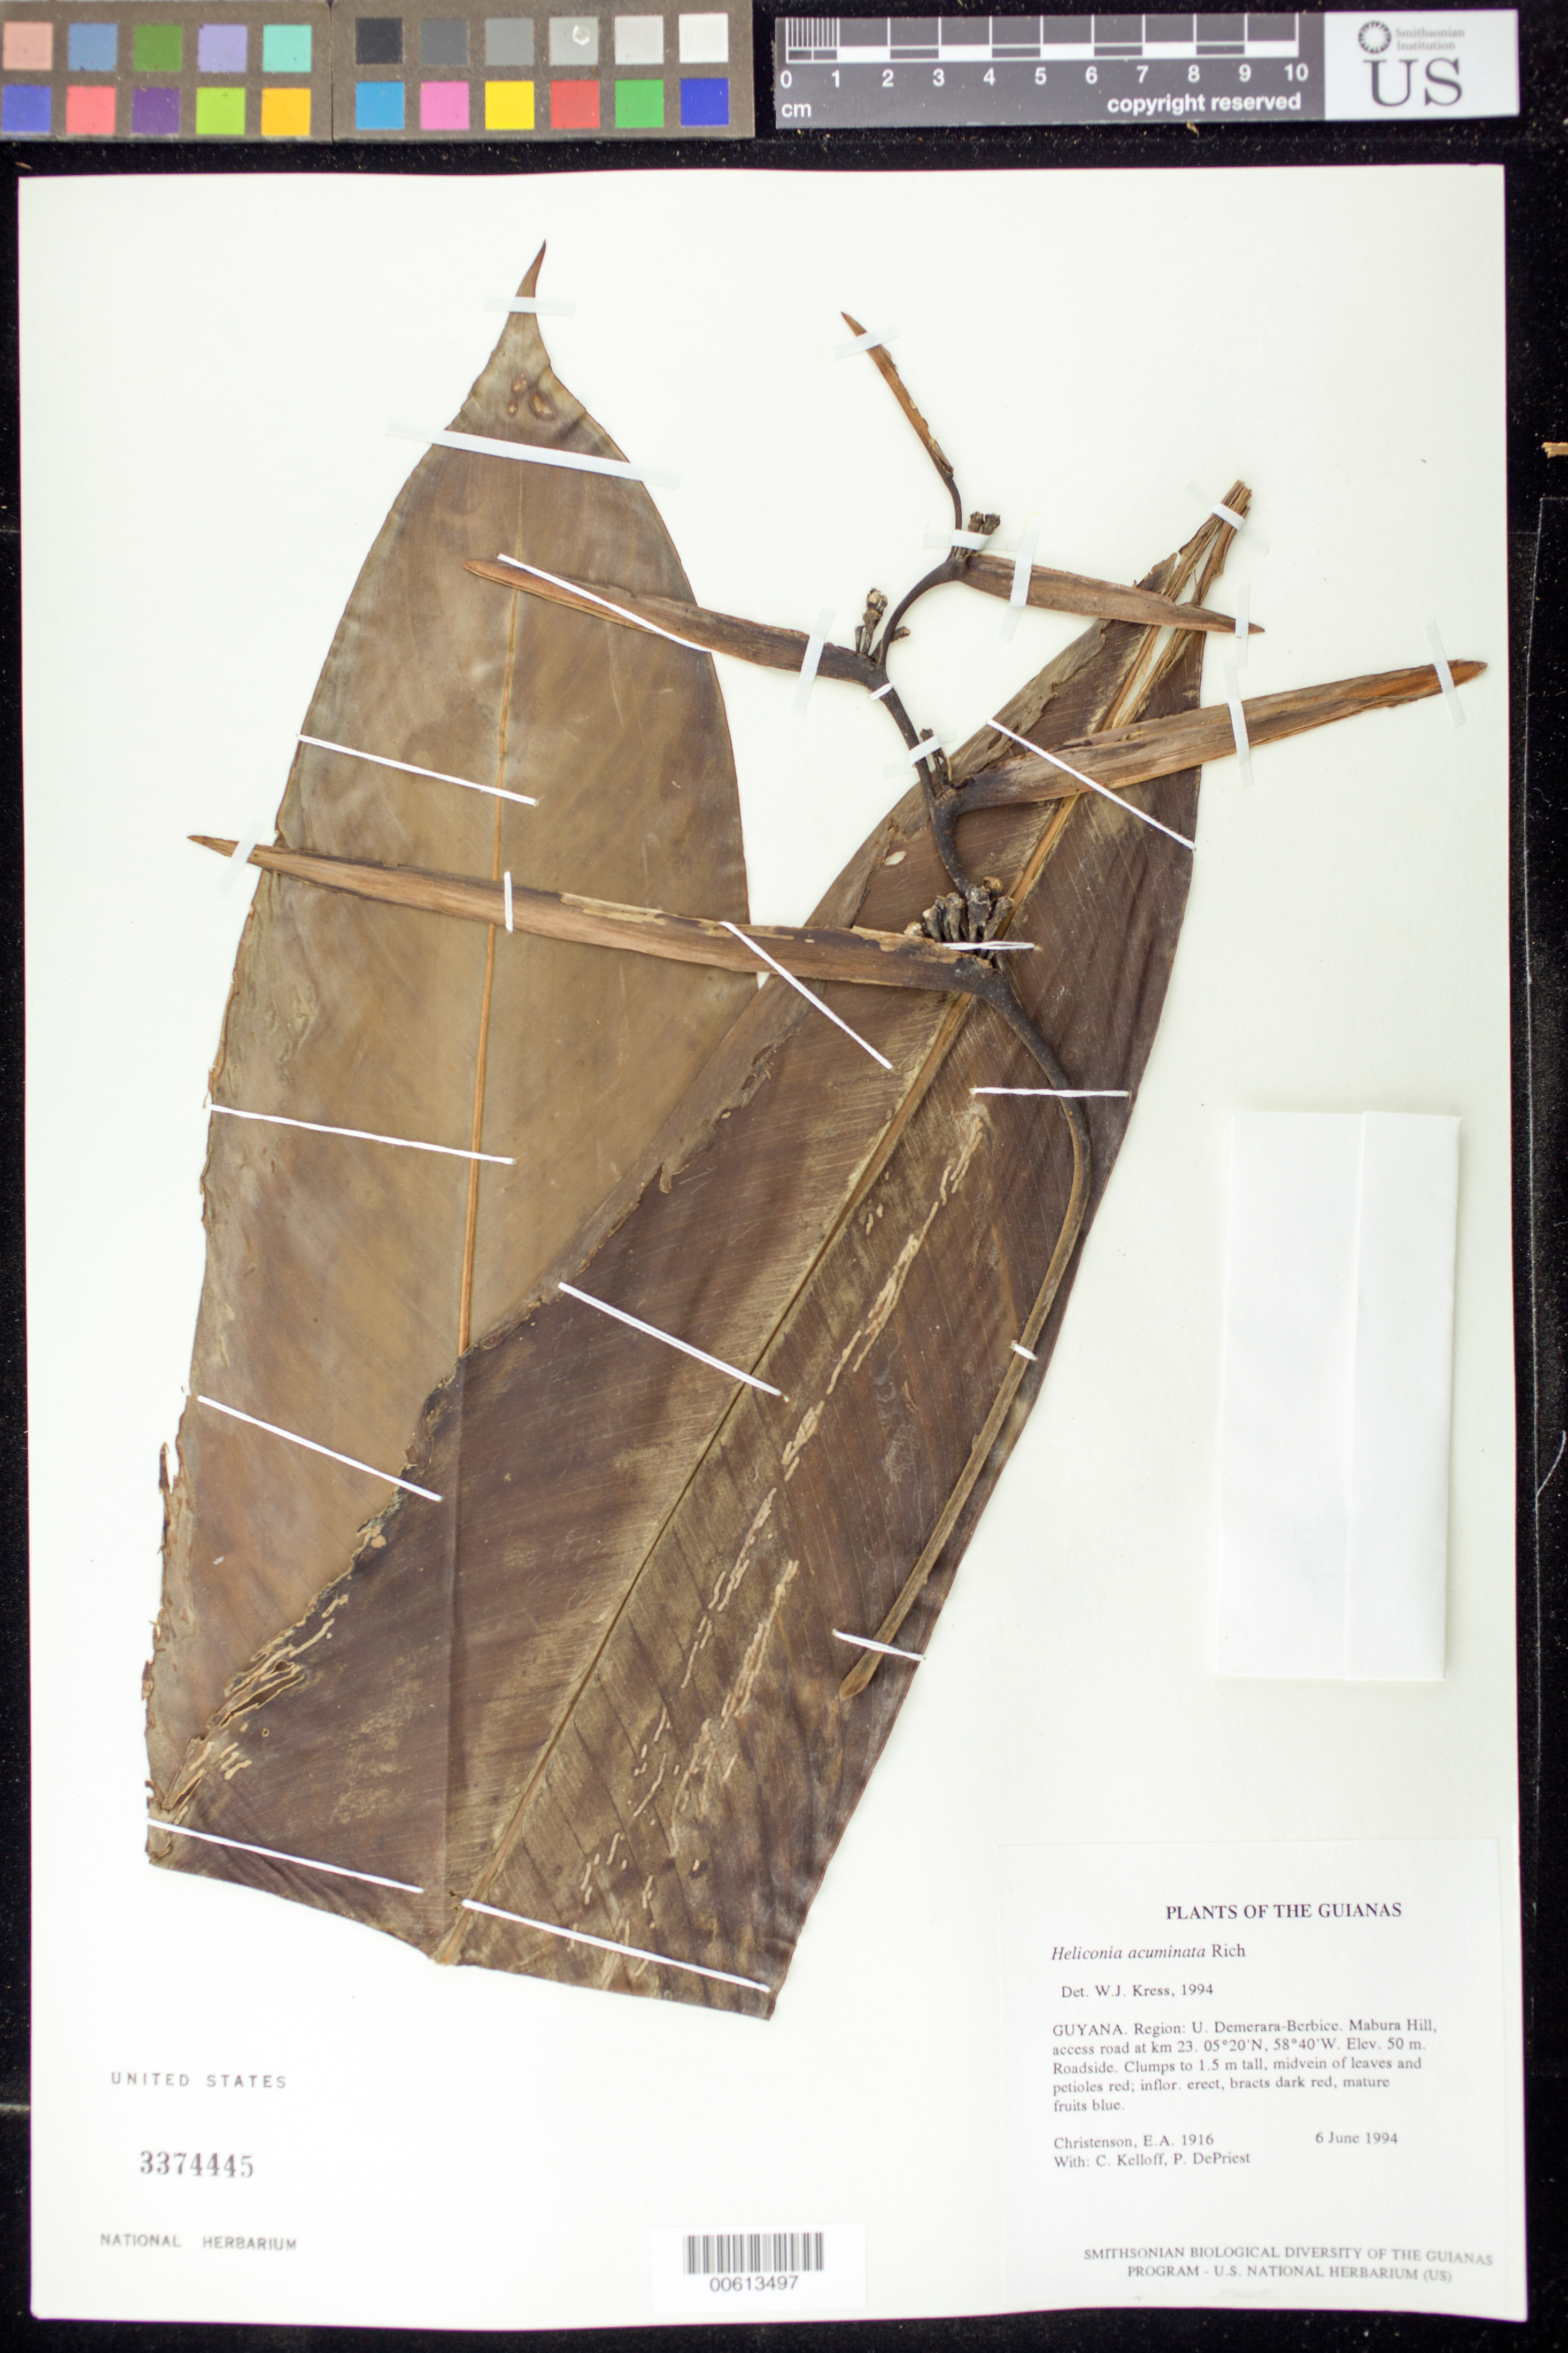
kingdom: Plantae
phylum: Tracheophyta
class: Liliopsida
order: Zingiberales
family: Heliconiaceae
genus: Heliconia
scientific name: Heliconia acuminata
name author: A. Rich.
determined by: Kress, W. J., (US), Smithsonian Institution - National Museum of Natural History (UNITED STATES)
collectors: E. A. Christenson, C. L. Kelloff & P. DePriest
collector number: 1916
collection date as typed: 6 June 1994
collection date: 1994-06-06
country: Guyana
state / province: U. Demerara-Berbice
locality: Mabura Hill, access road at km 23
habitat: Roadside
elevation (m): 50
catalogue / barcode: US 3374445